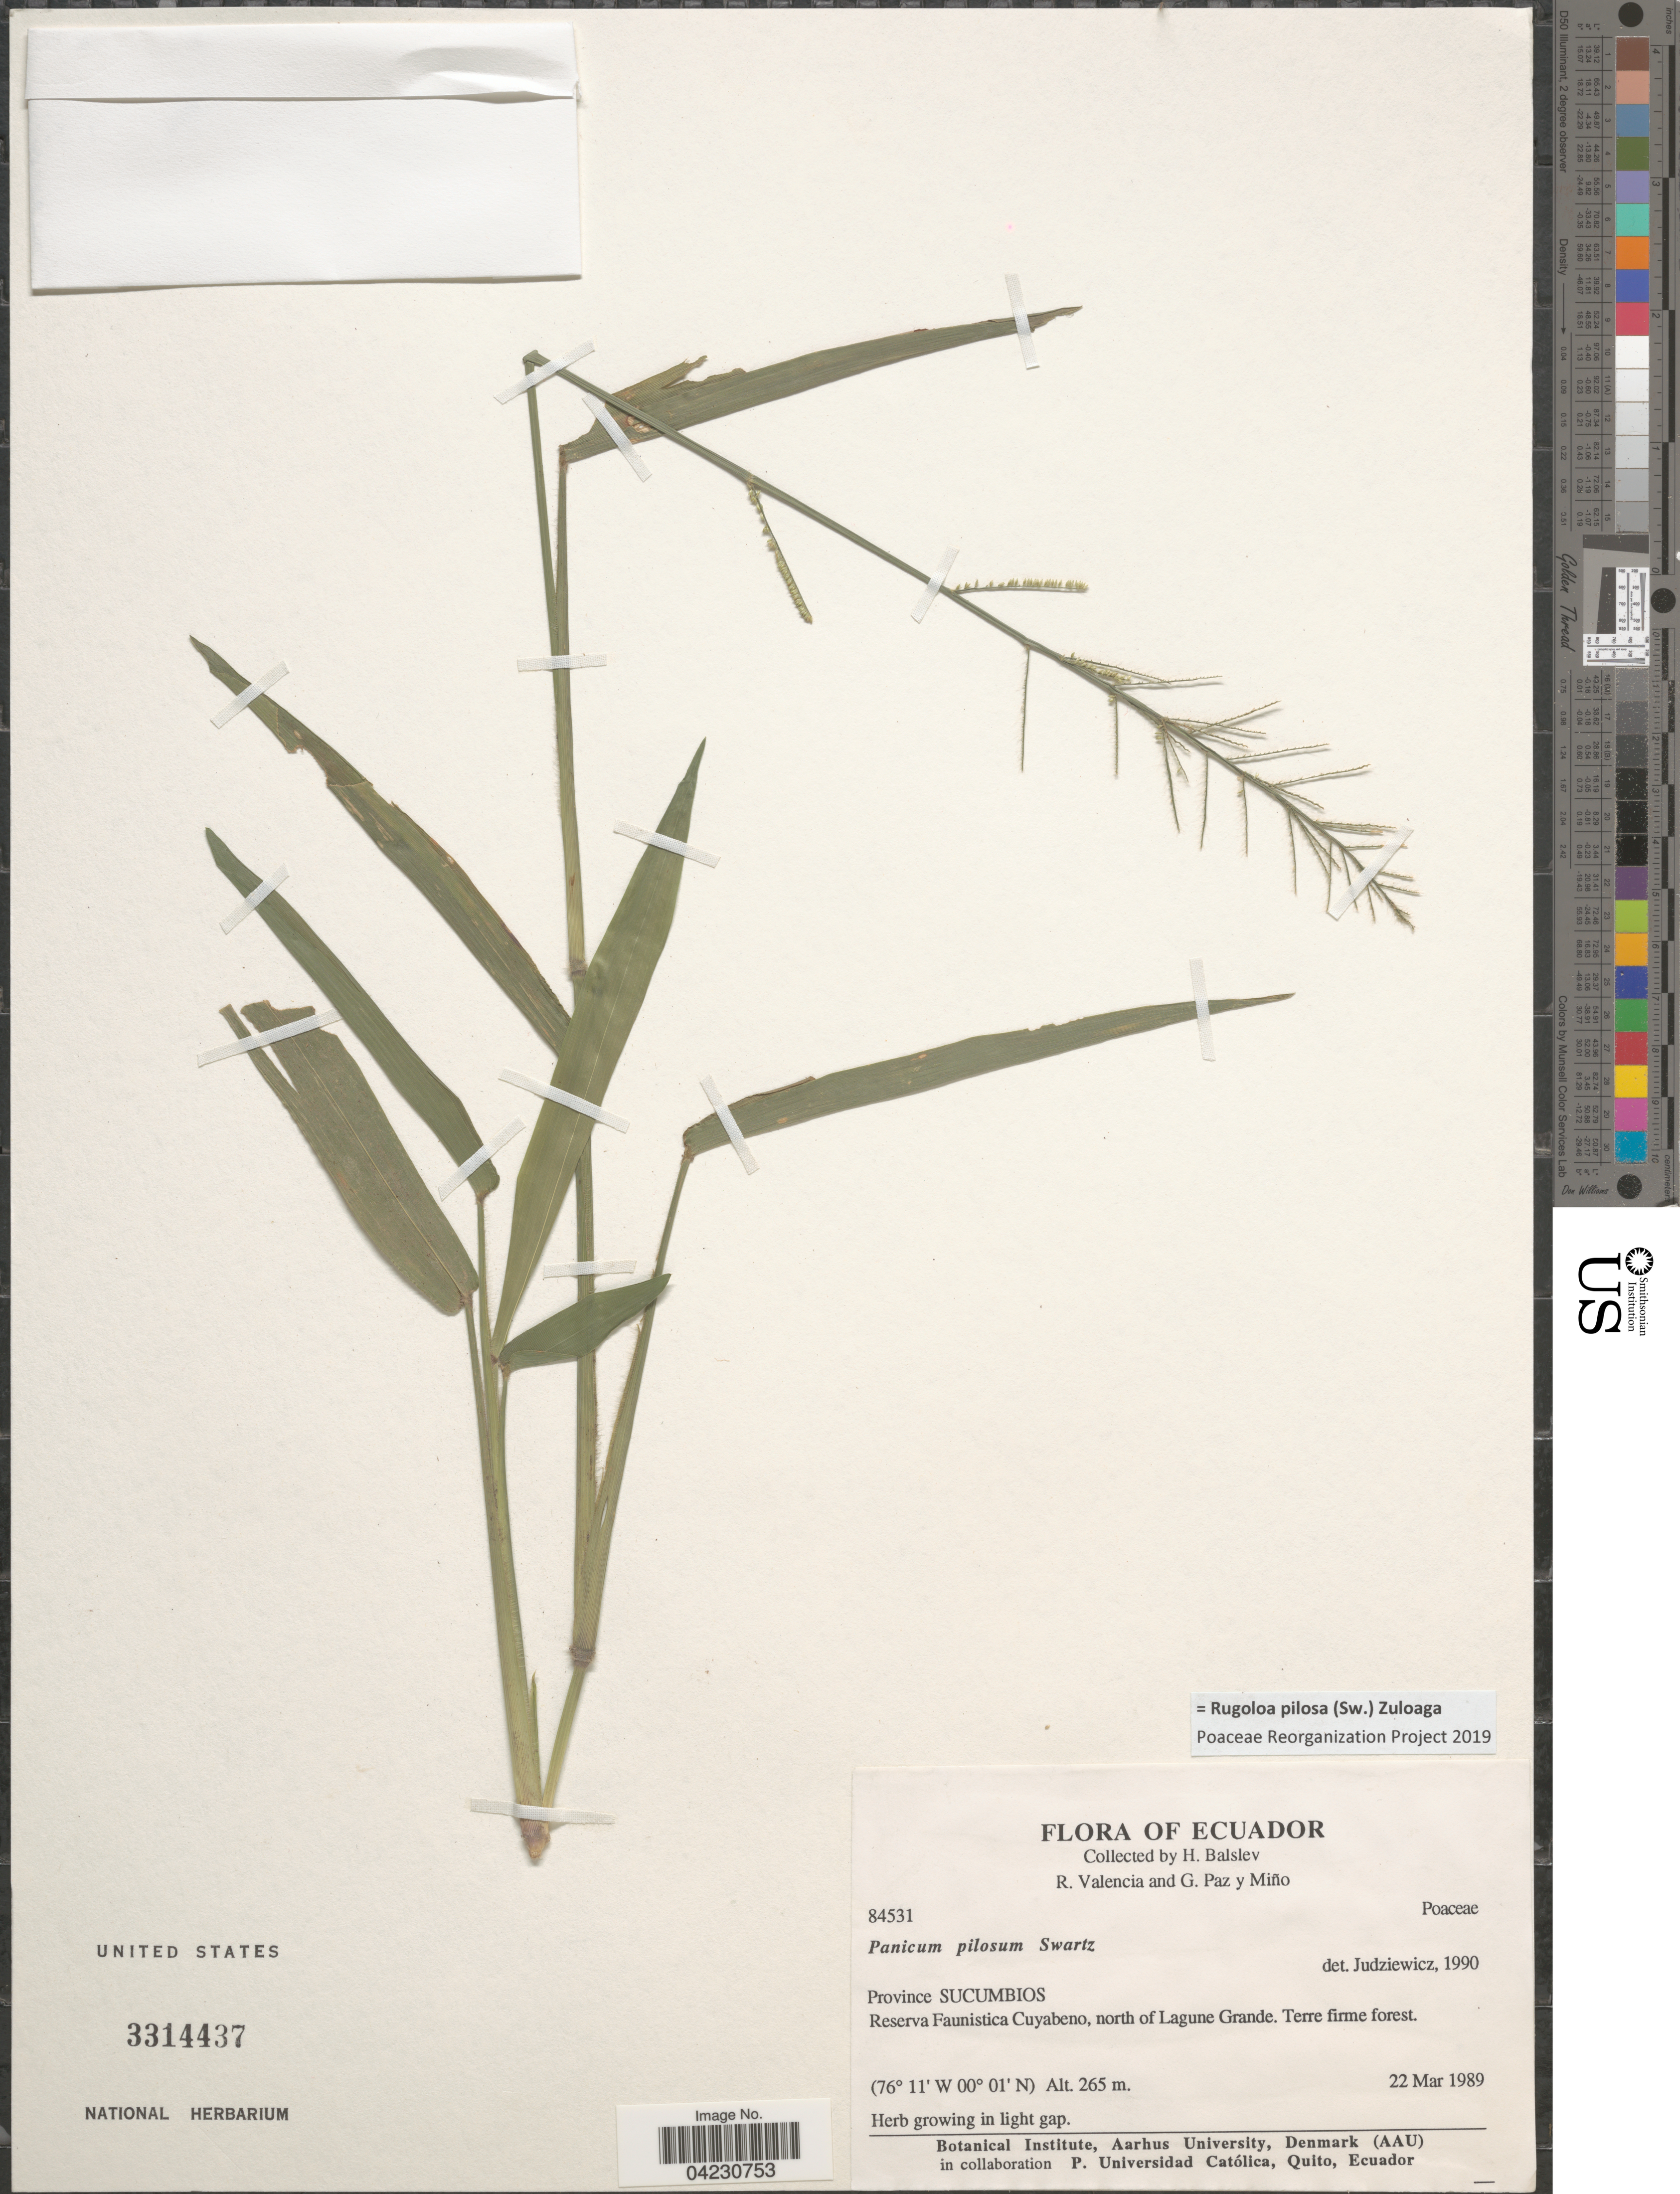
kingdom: Plantae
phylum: Tracheophyta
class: Liliopsida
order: Poales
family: Poaceae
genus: Rugoloa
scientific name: Rugoloa pilosa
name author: (Sw.) Zuloaga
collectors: H. Balslev, R. Valencia, G. Paz & Miño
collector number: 84531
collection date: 1989-03-22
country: Ecuador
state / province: Sucumbíos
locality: Reserva Faunistica Cuyabeno, north of Lagune Grande.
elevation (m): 265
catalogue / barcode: US 3314437